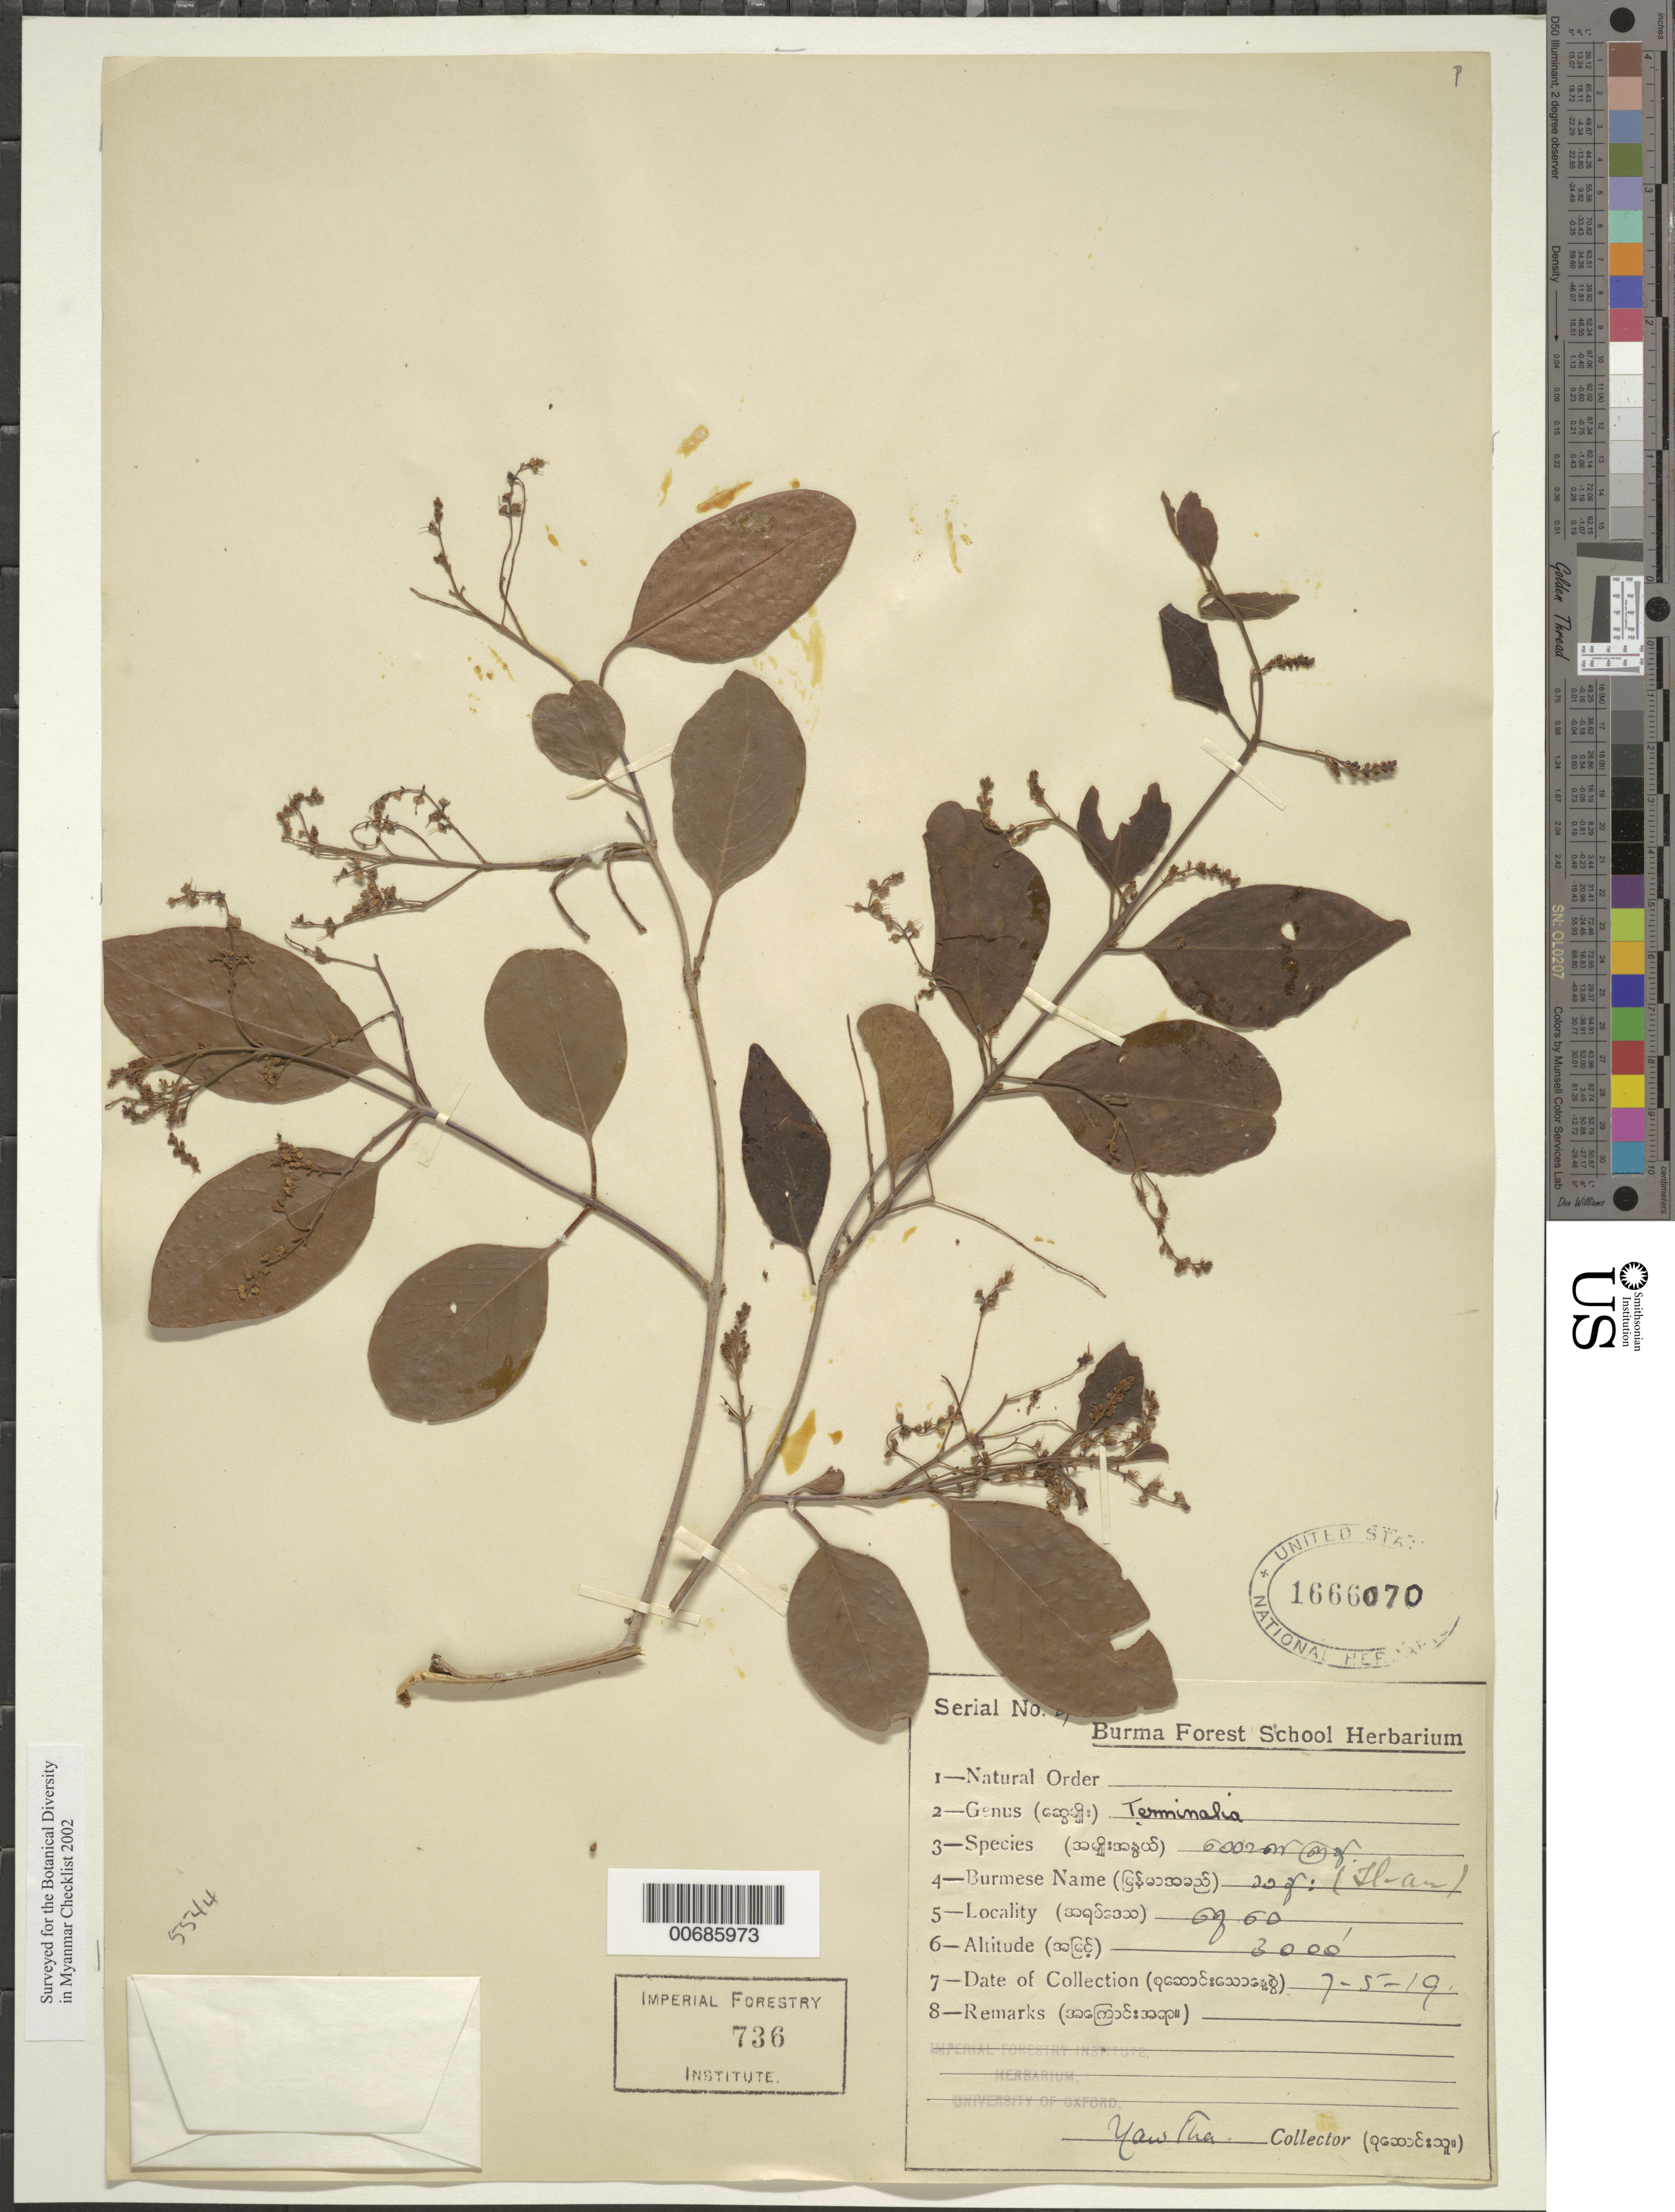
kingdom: Plantae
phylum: Tracheophyta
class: Magnoliopsida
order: Myrtales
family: Combretaceae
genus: Terminalia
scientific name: Terminalia sp.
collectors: Burma Forest School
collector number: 42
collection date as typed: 07 May 1919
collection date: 1919-05-07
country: Myanmar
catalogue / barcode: US 1666070